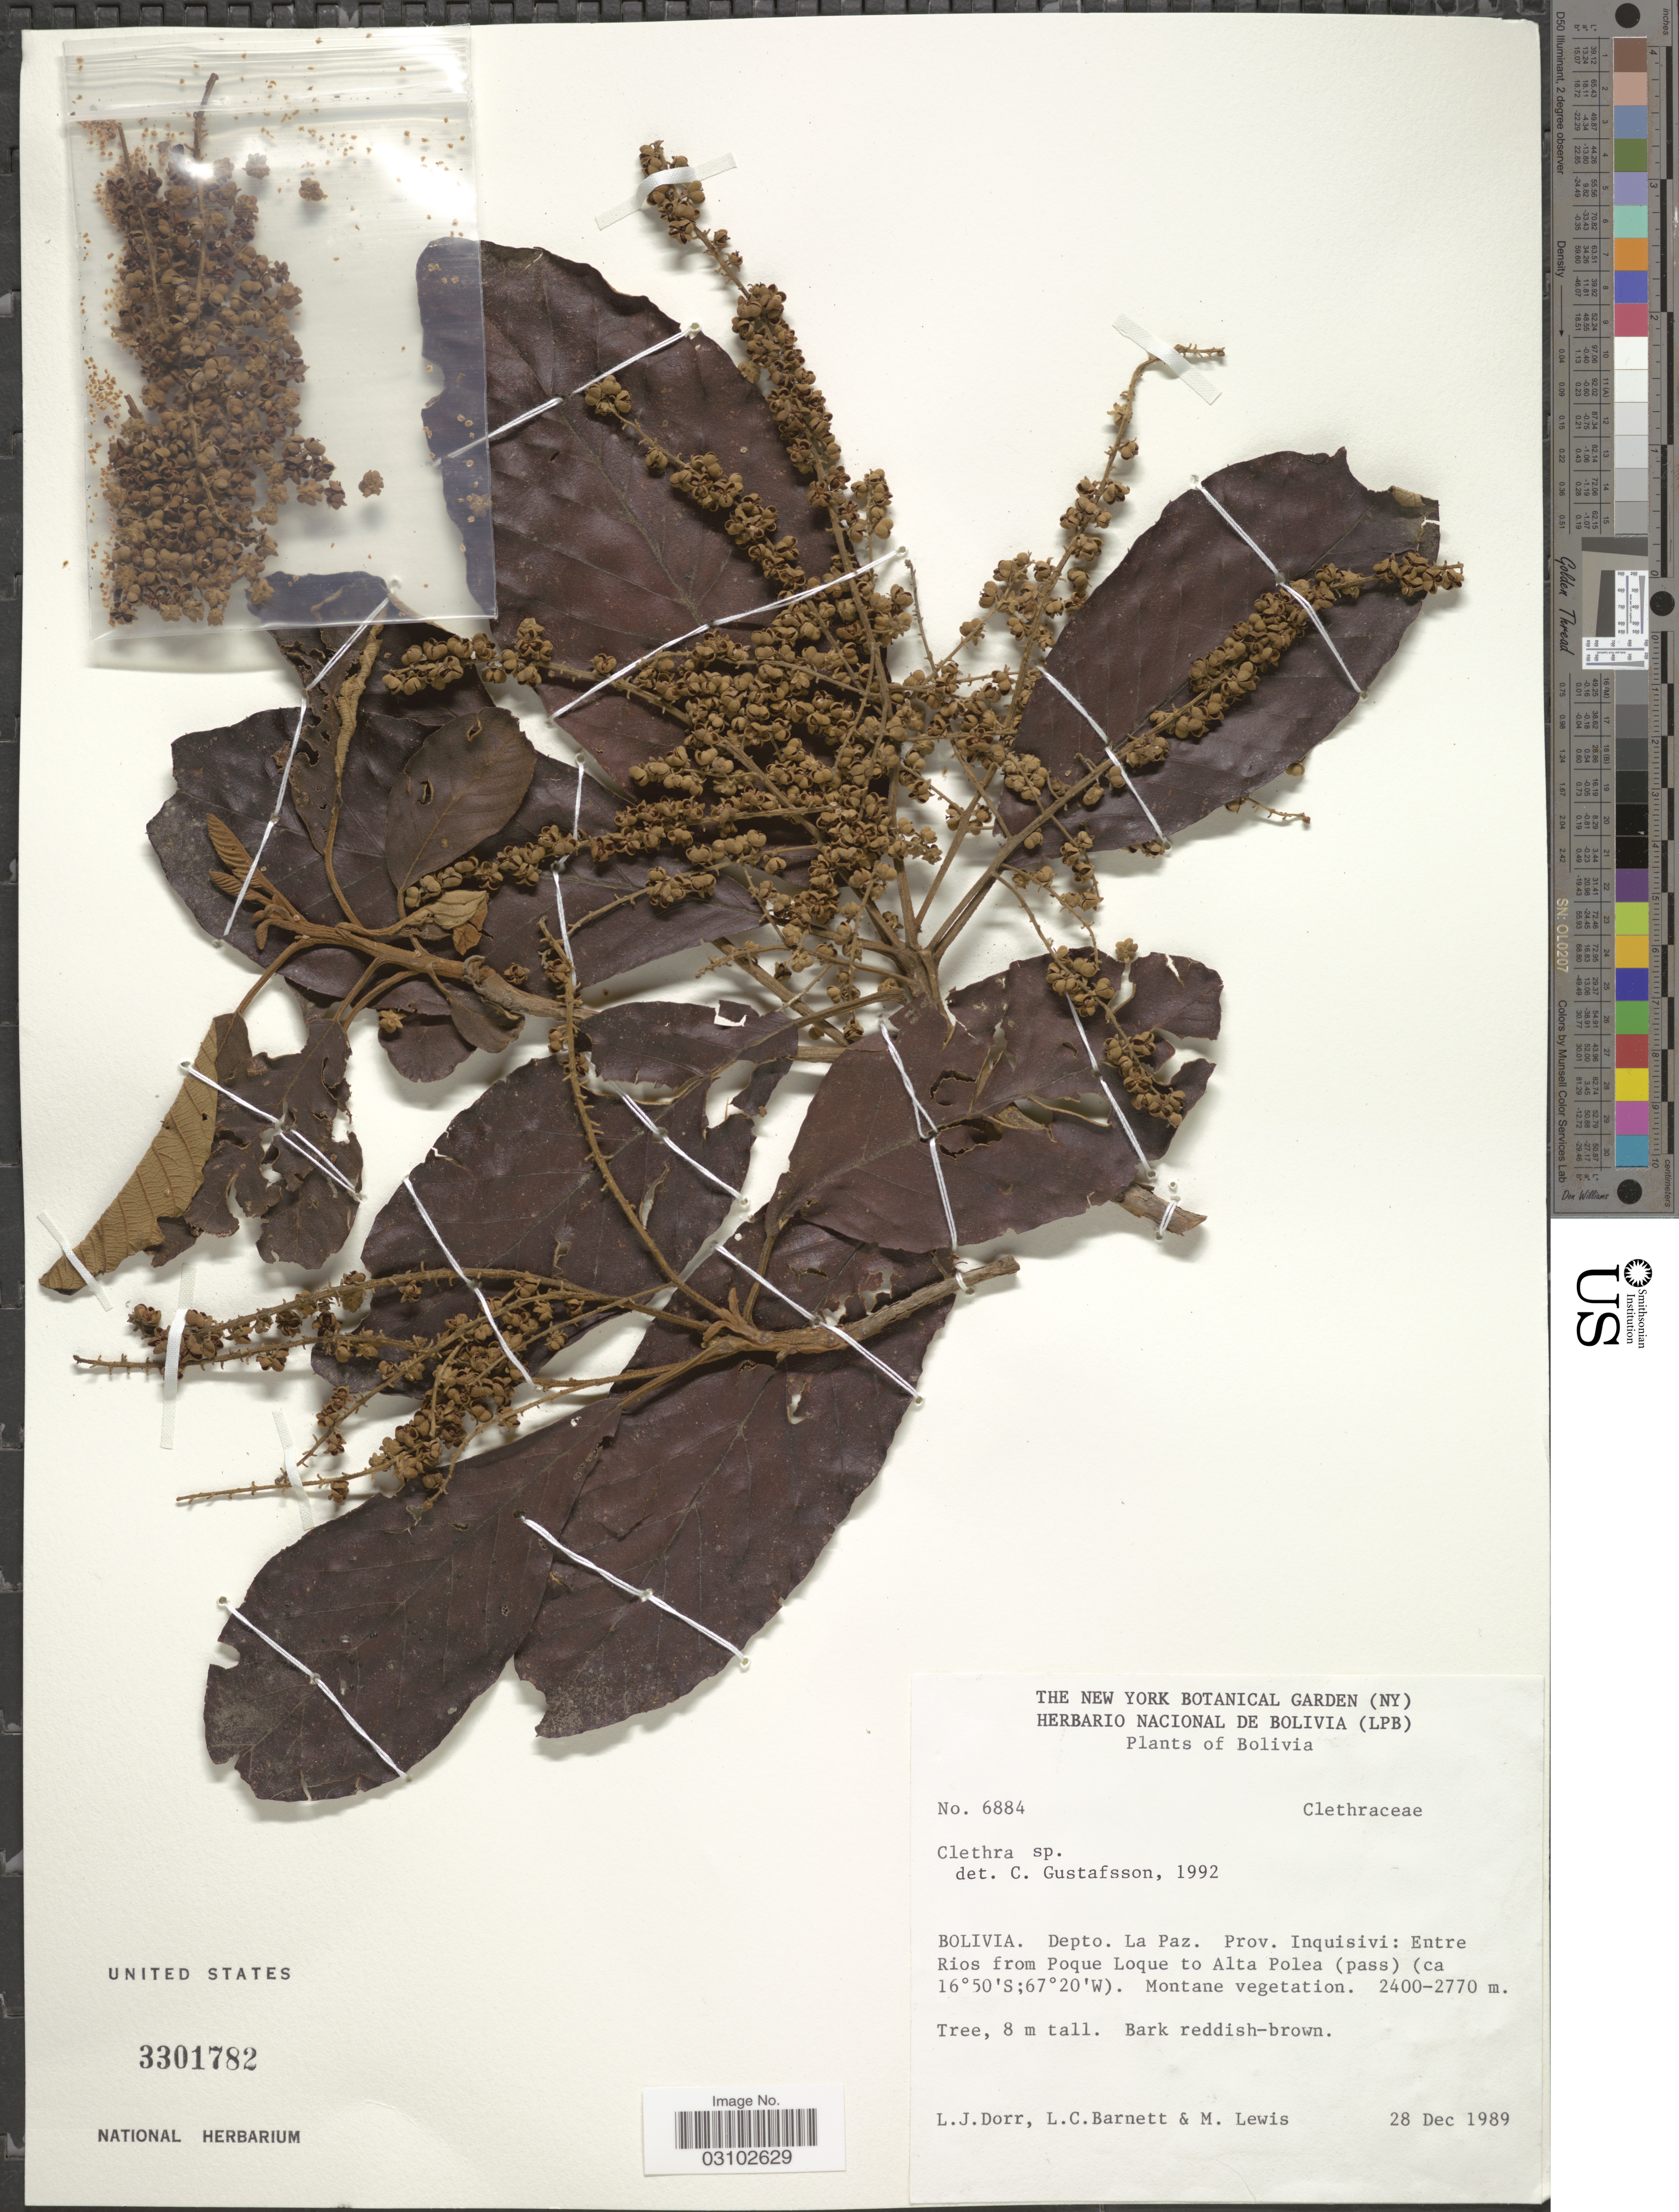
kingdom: Plantae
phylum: Tracheophyta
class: Magnoliopsida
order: Ericales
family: Clethraceae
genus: Clethra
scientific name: Clethra sp.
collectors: L. J. Dorr, L. C. Barnett & M. Lewis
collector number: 6884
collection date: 1989-12-28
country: Bolivia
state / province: La Paz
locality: Depto. La Paz. Prov. Inquisivi: Entre Rios from Poque to Alta Polea (pass).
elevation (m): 2400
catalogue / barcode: US 3301782